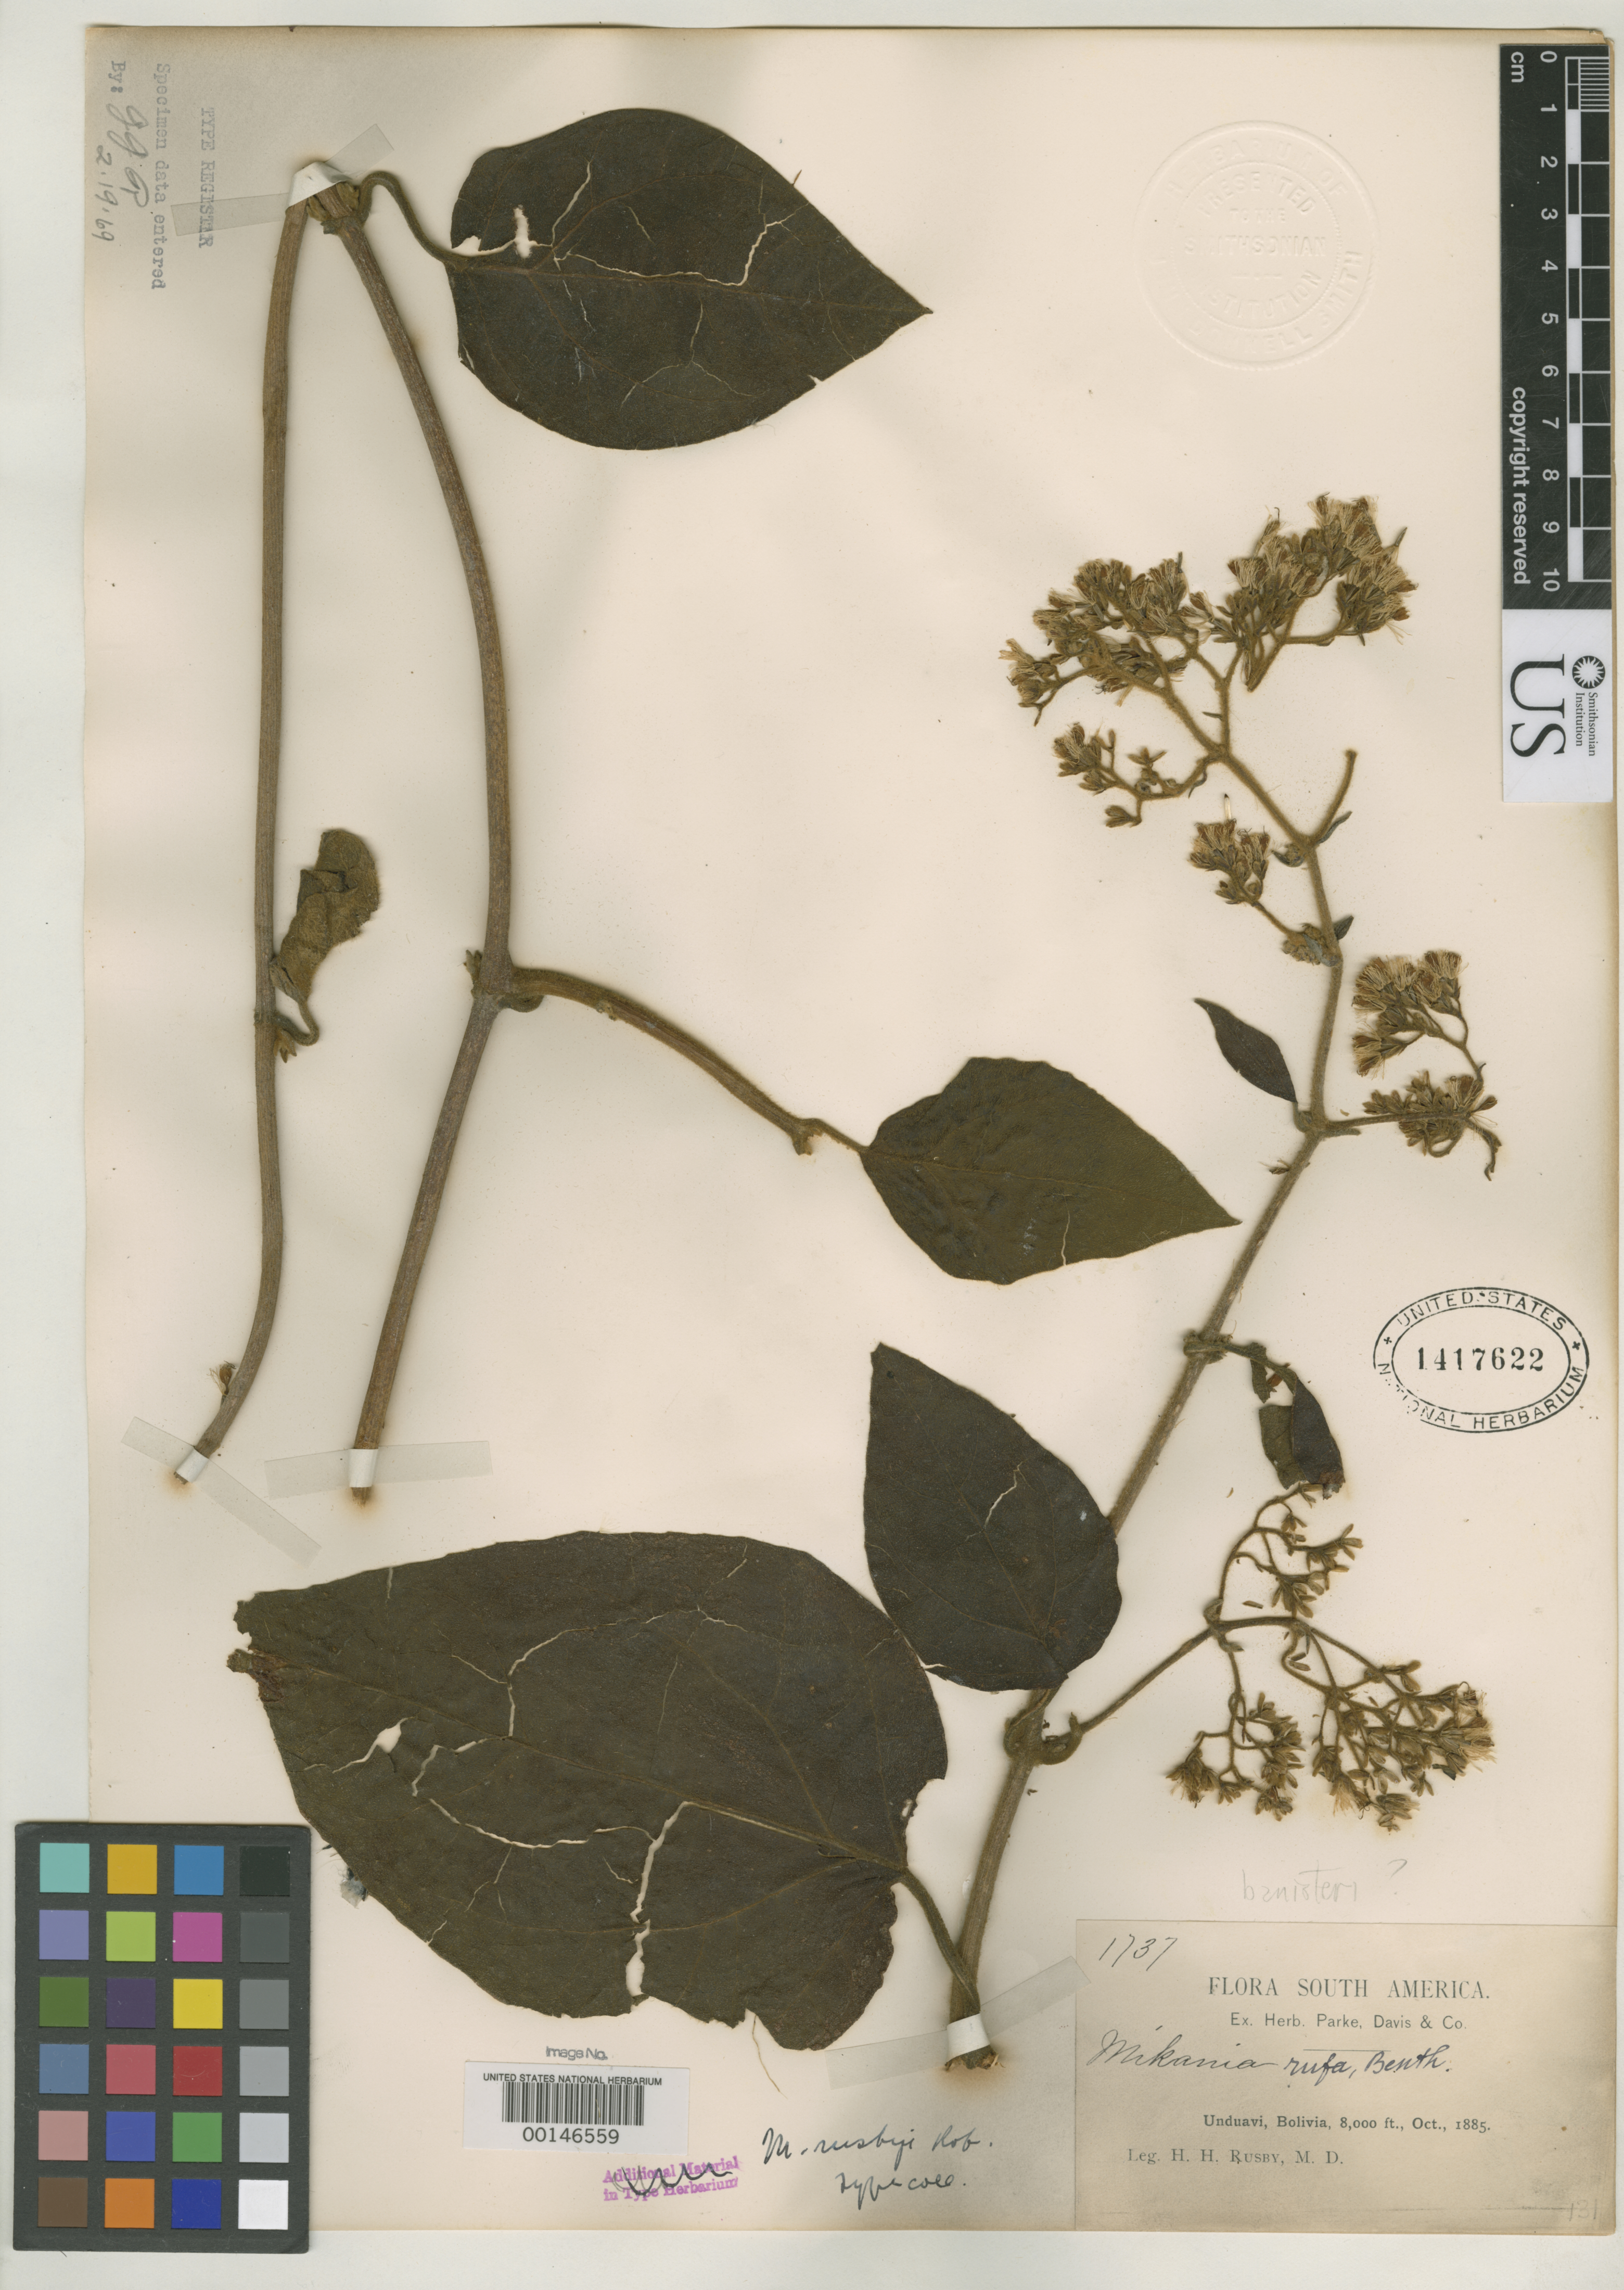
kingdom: Plantae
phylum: Tracheophyta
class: Magnoliopsida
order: Asterales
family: Asteraceae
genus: Mikania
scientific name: Mikania rusbyi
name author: B.L. Rob.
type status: Isotype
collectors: H. H. Rusby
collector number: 1737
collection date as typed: Oct 1885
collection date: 1885-10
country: Bolivia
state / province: La Paz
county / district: Nor Yungas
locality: Unduavi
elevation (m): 2438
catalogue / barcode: US 1417622